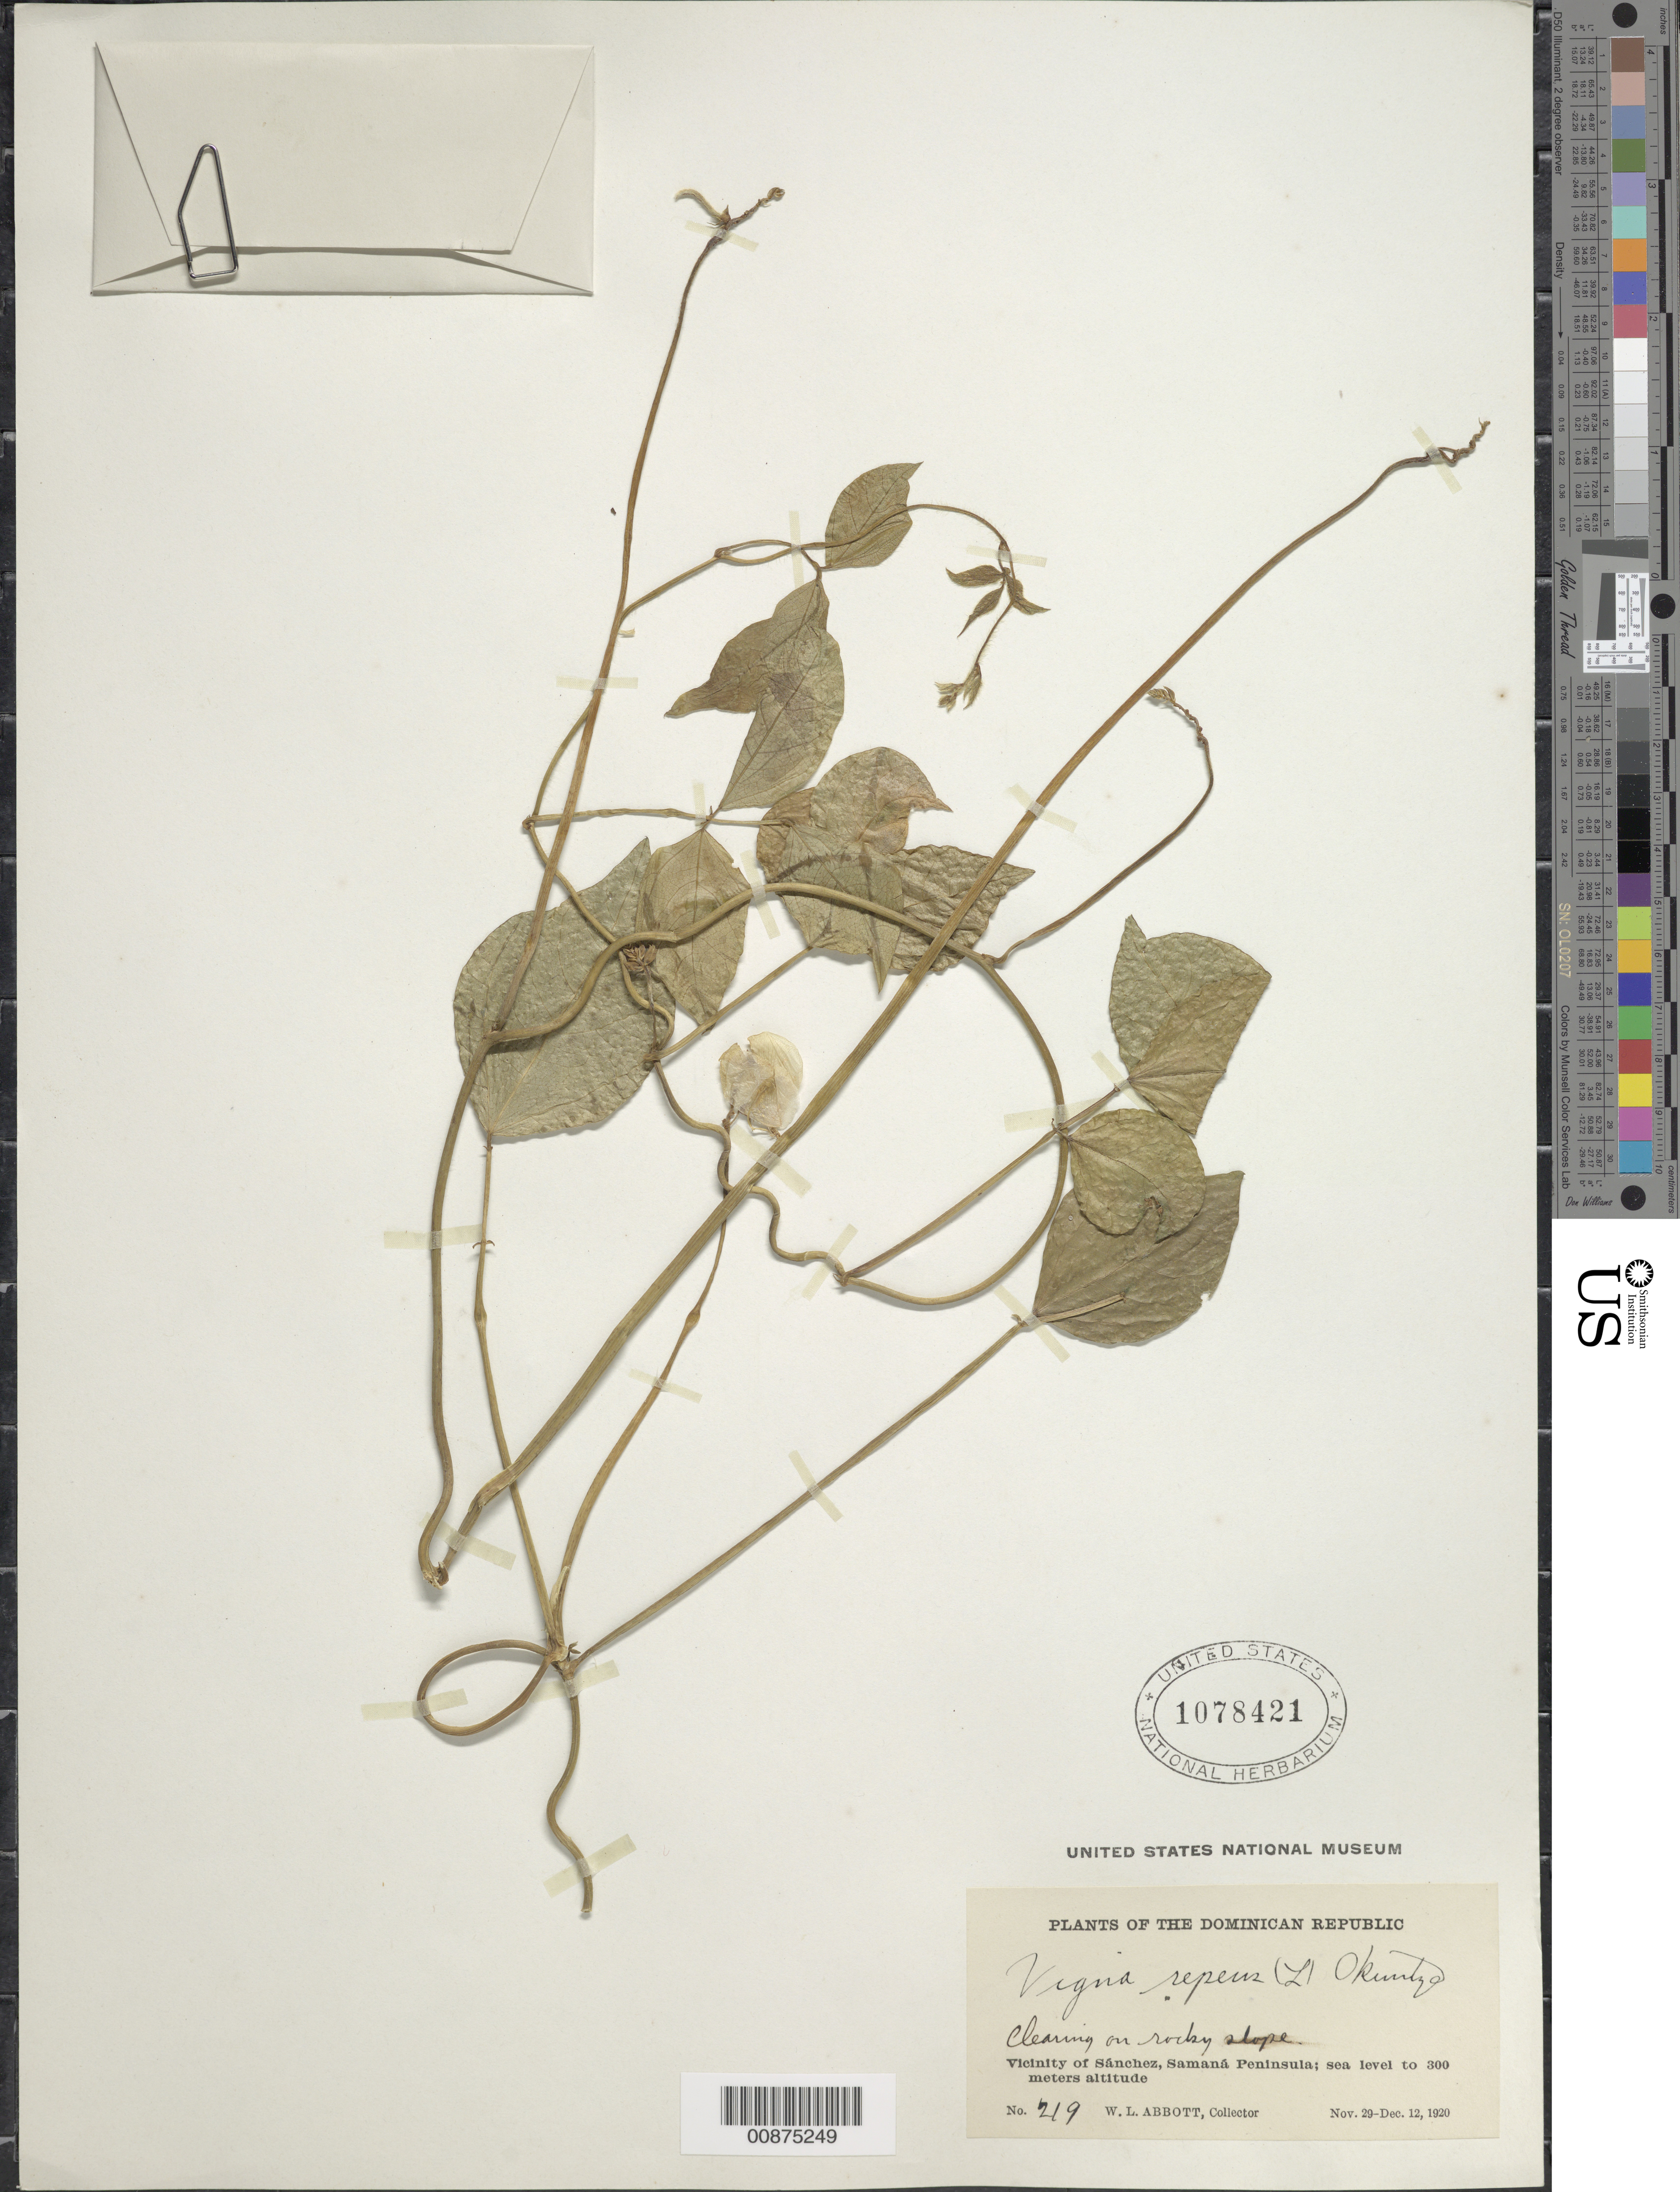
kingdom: Plantae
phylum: Tracheophyta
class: Magnoliopsida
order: Fabales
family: Fabaceae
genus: Vigna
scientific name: Vigna luteola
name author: (Jacq.) Benth.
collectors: W. L. Abbott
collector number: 219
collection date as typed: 29 Nov 1920 to 12 Dec 1920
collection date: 1920-11-29/1920-12-12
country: Dominican Republic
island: Hispaniola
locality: Vicinity of Sánchez, Samaná Peninsula.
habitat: Clearing on rocky slope.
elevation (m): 0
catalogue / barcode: US 1078421